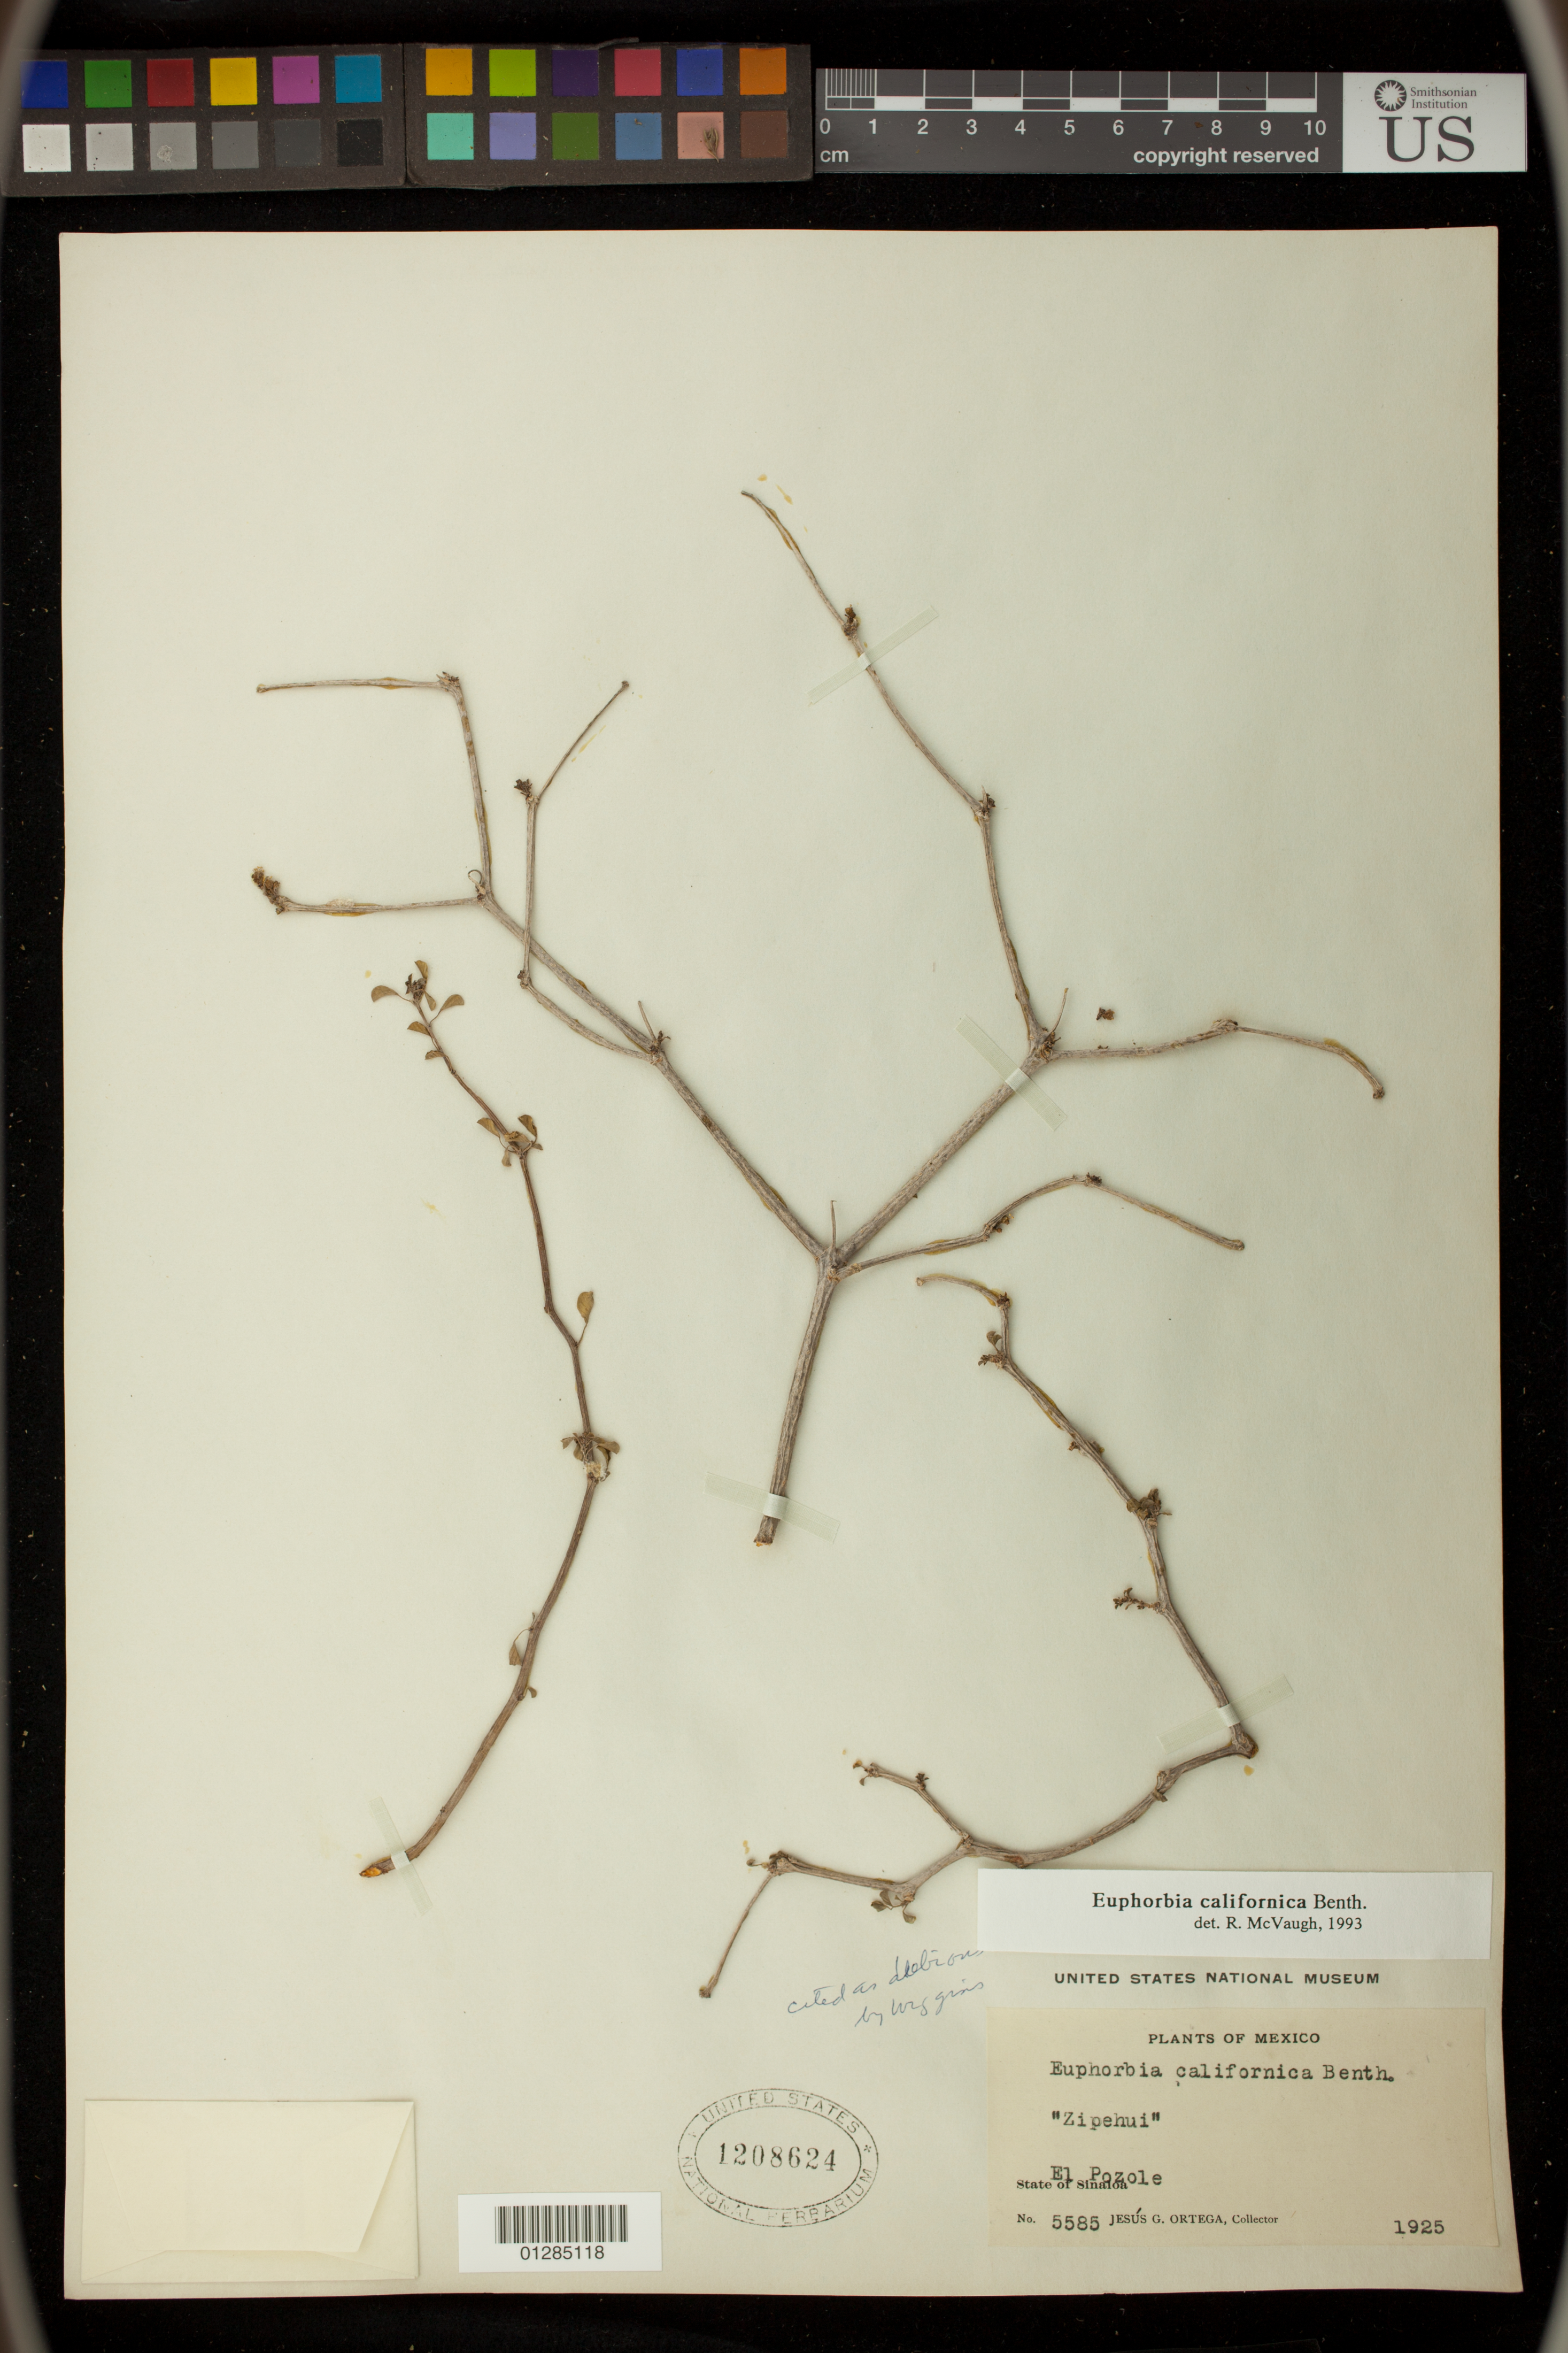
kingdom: Plantae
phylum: Tracheophyta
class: Magnoliopsida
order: Malpighiales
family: Euphorbiaceae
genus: Euphorbia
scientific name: Euphorbia californica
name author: Benth.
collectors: J. Ortega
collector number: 5585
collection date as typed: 1925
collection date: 1925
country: Mexico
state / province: Sinaloa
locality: El pozole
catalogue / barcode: US 1208624